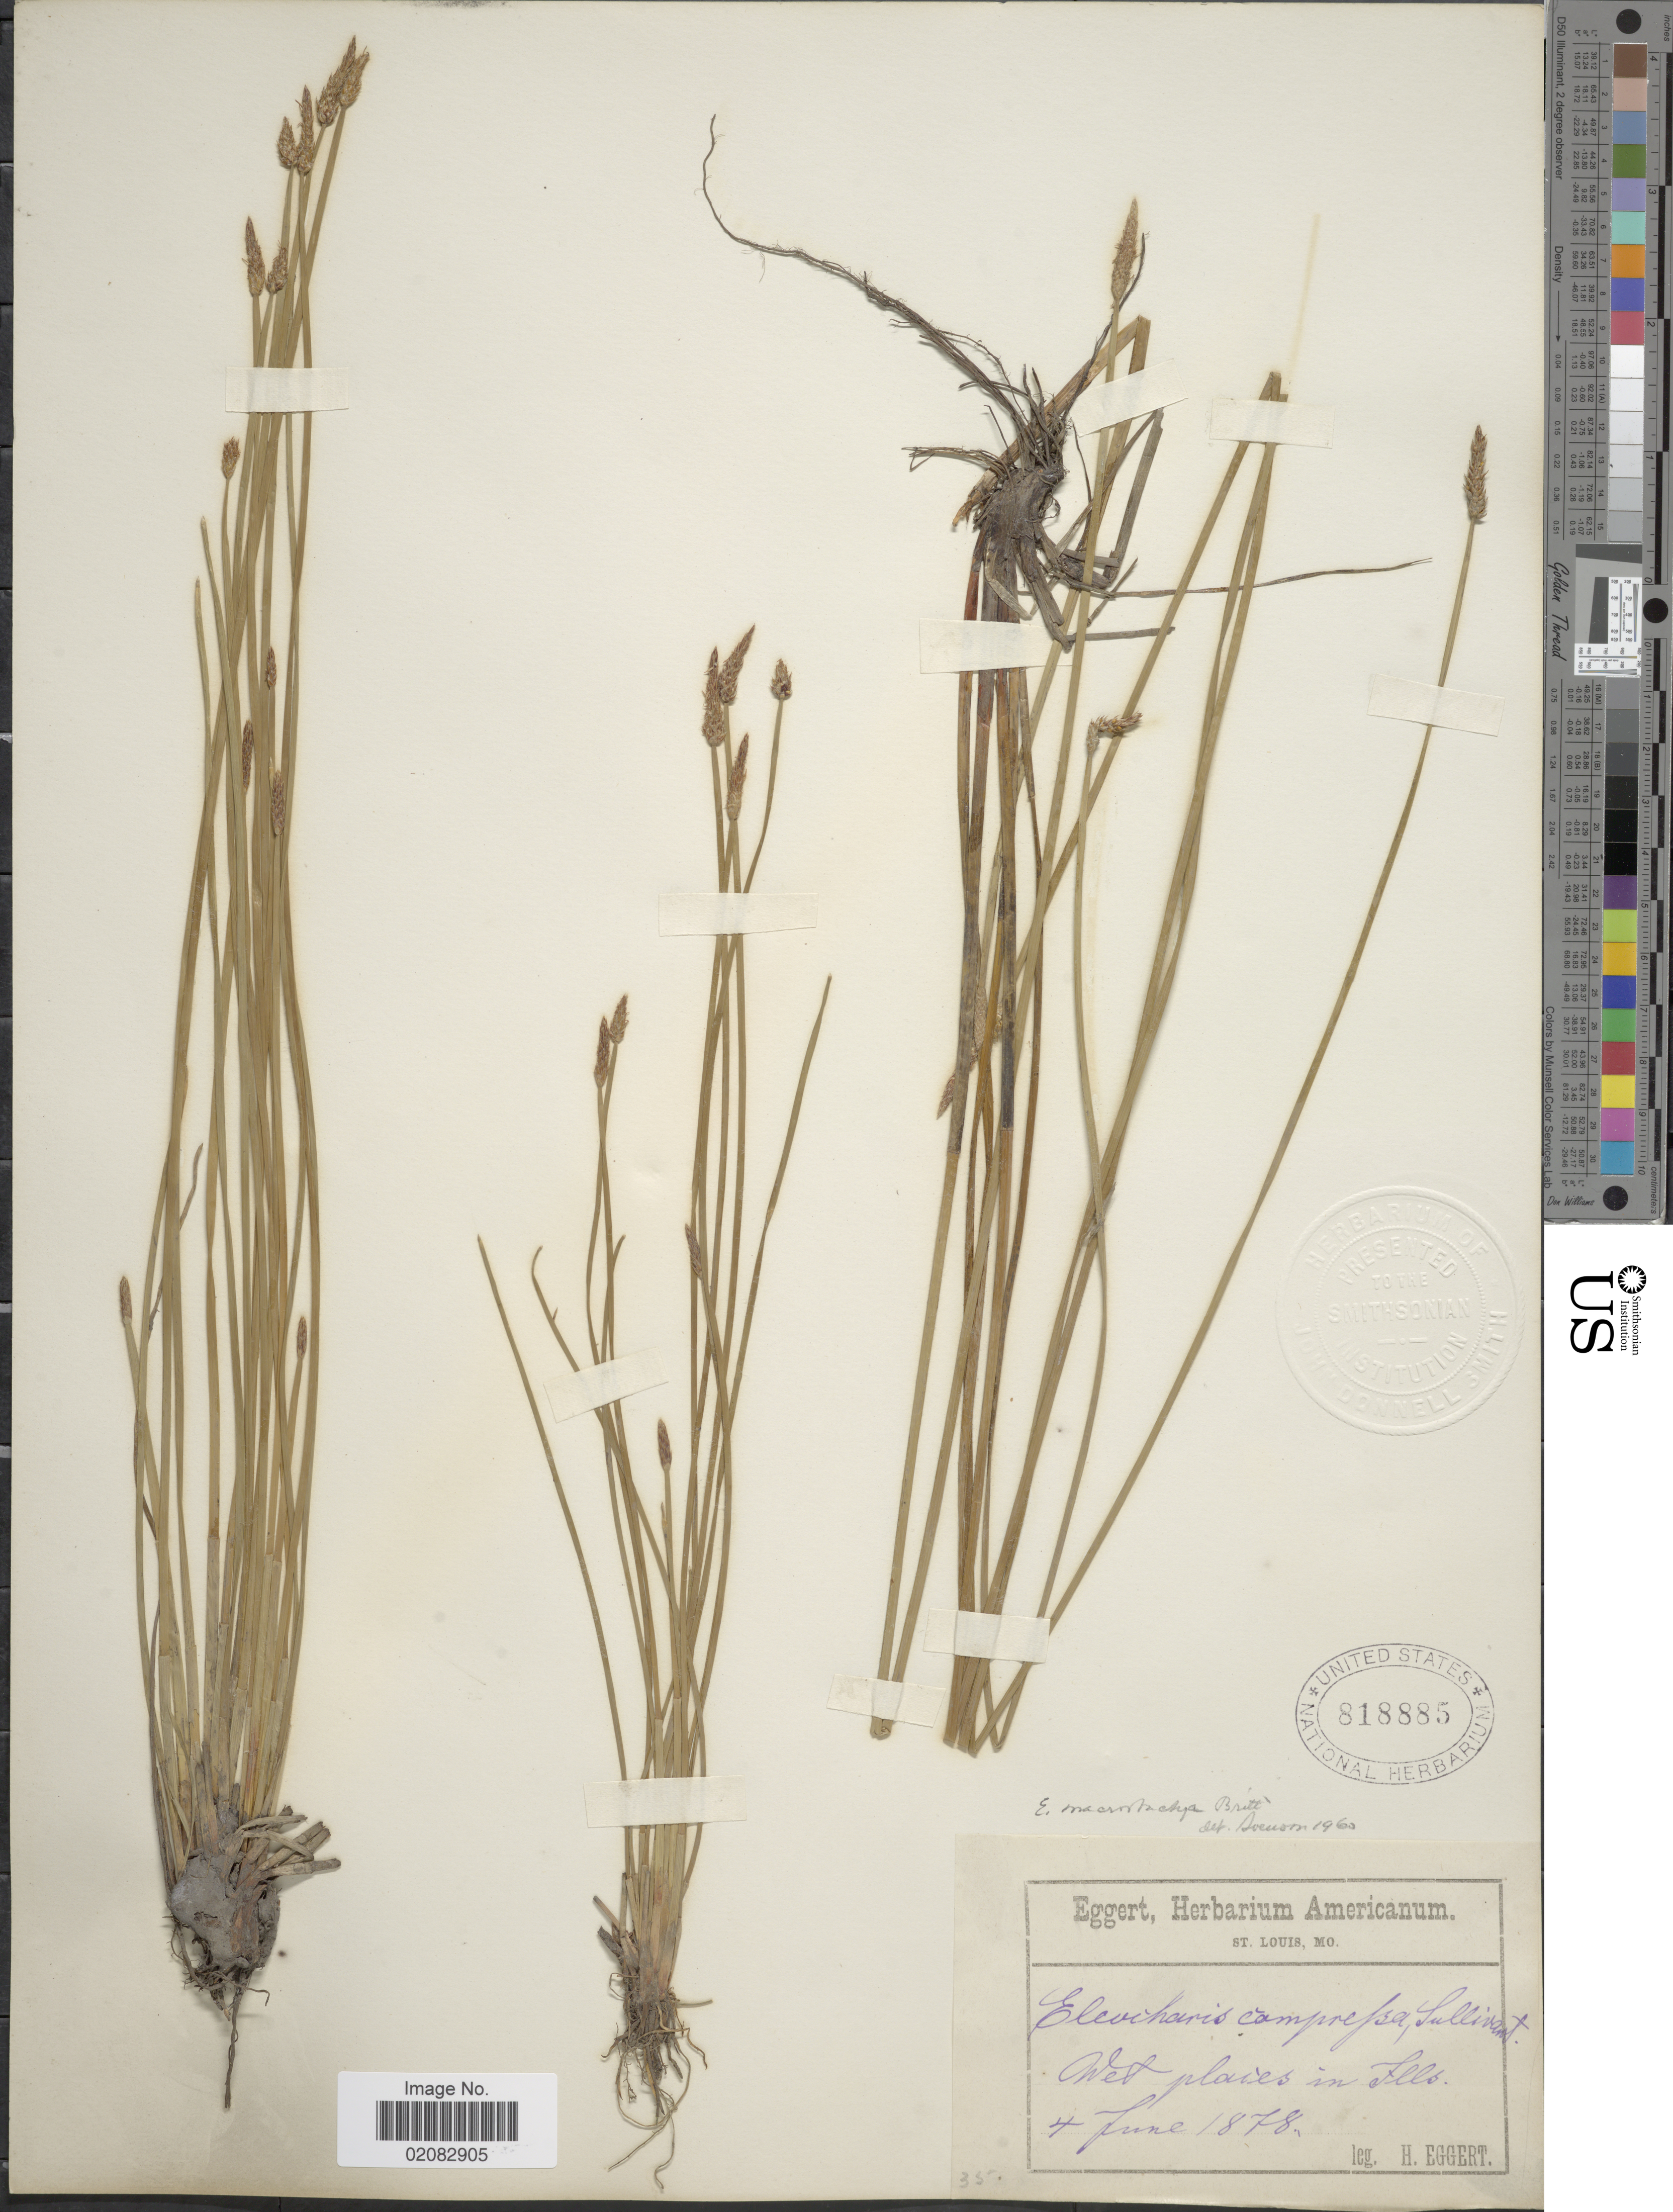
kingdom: Plantae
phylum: Tracheophyta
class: Liliopsida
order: Poales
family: Cyperaceae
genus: Eleocharis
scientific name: Eleocharis macrostachya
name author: Britton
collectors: H. Eggert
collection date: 1878-06-04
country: United States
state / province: Illinois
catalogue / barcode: US 818885